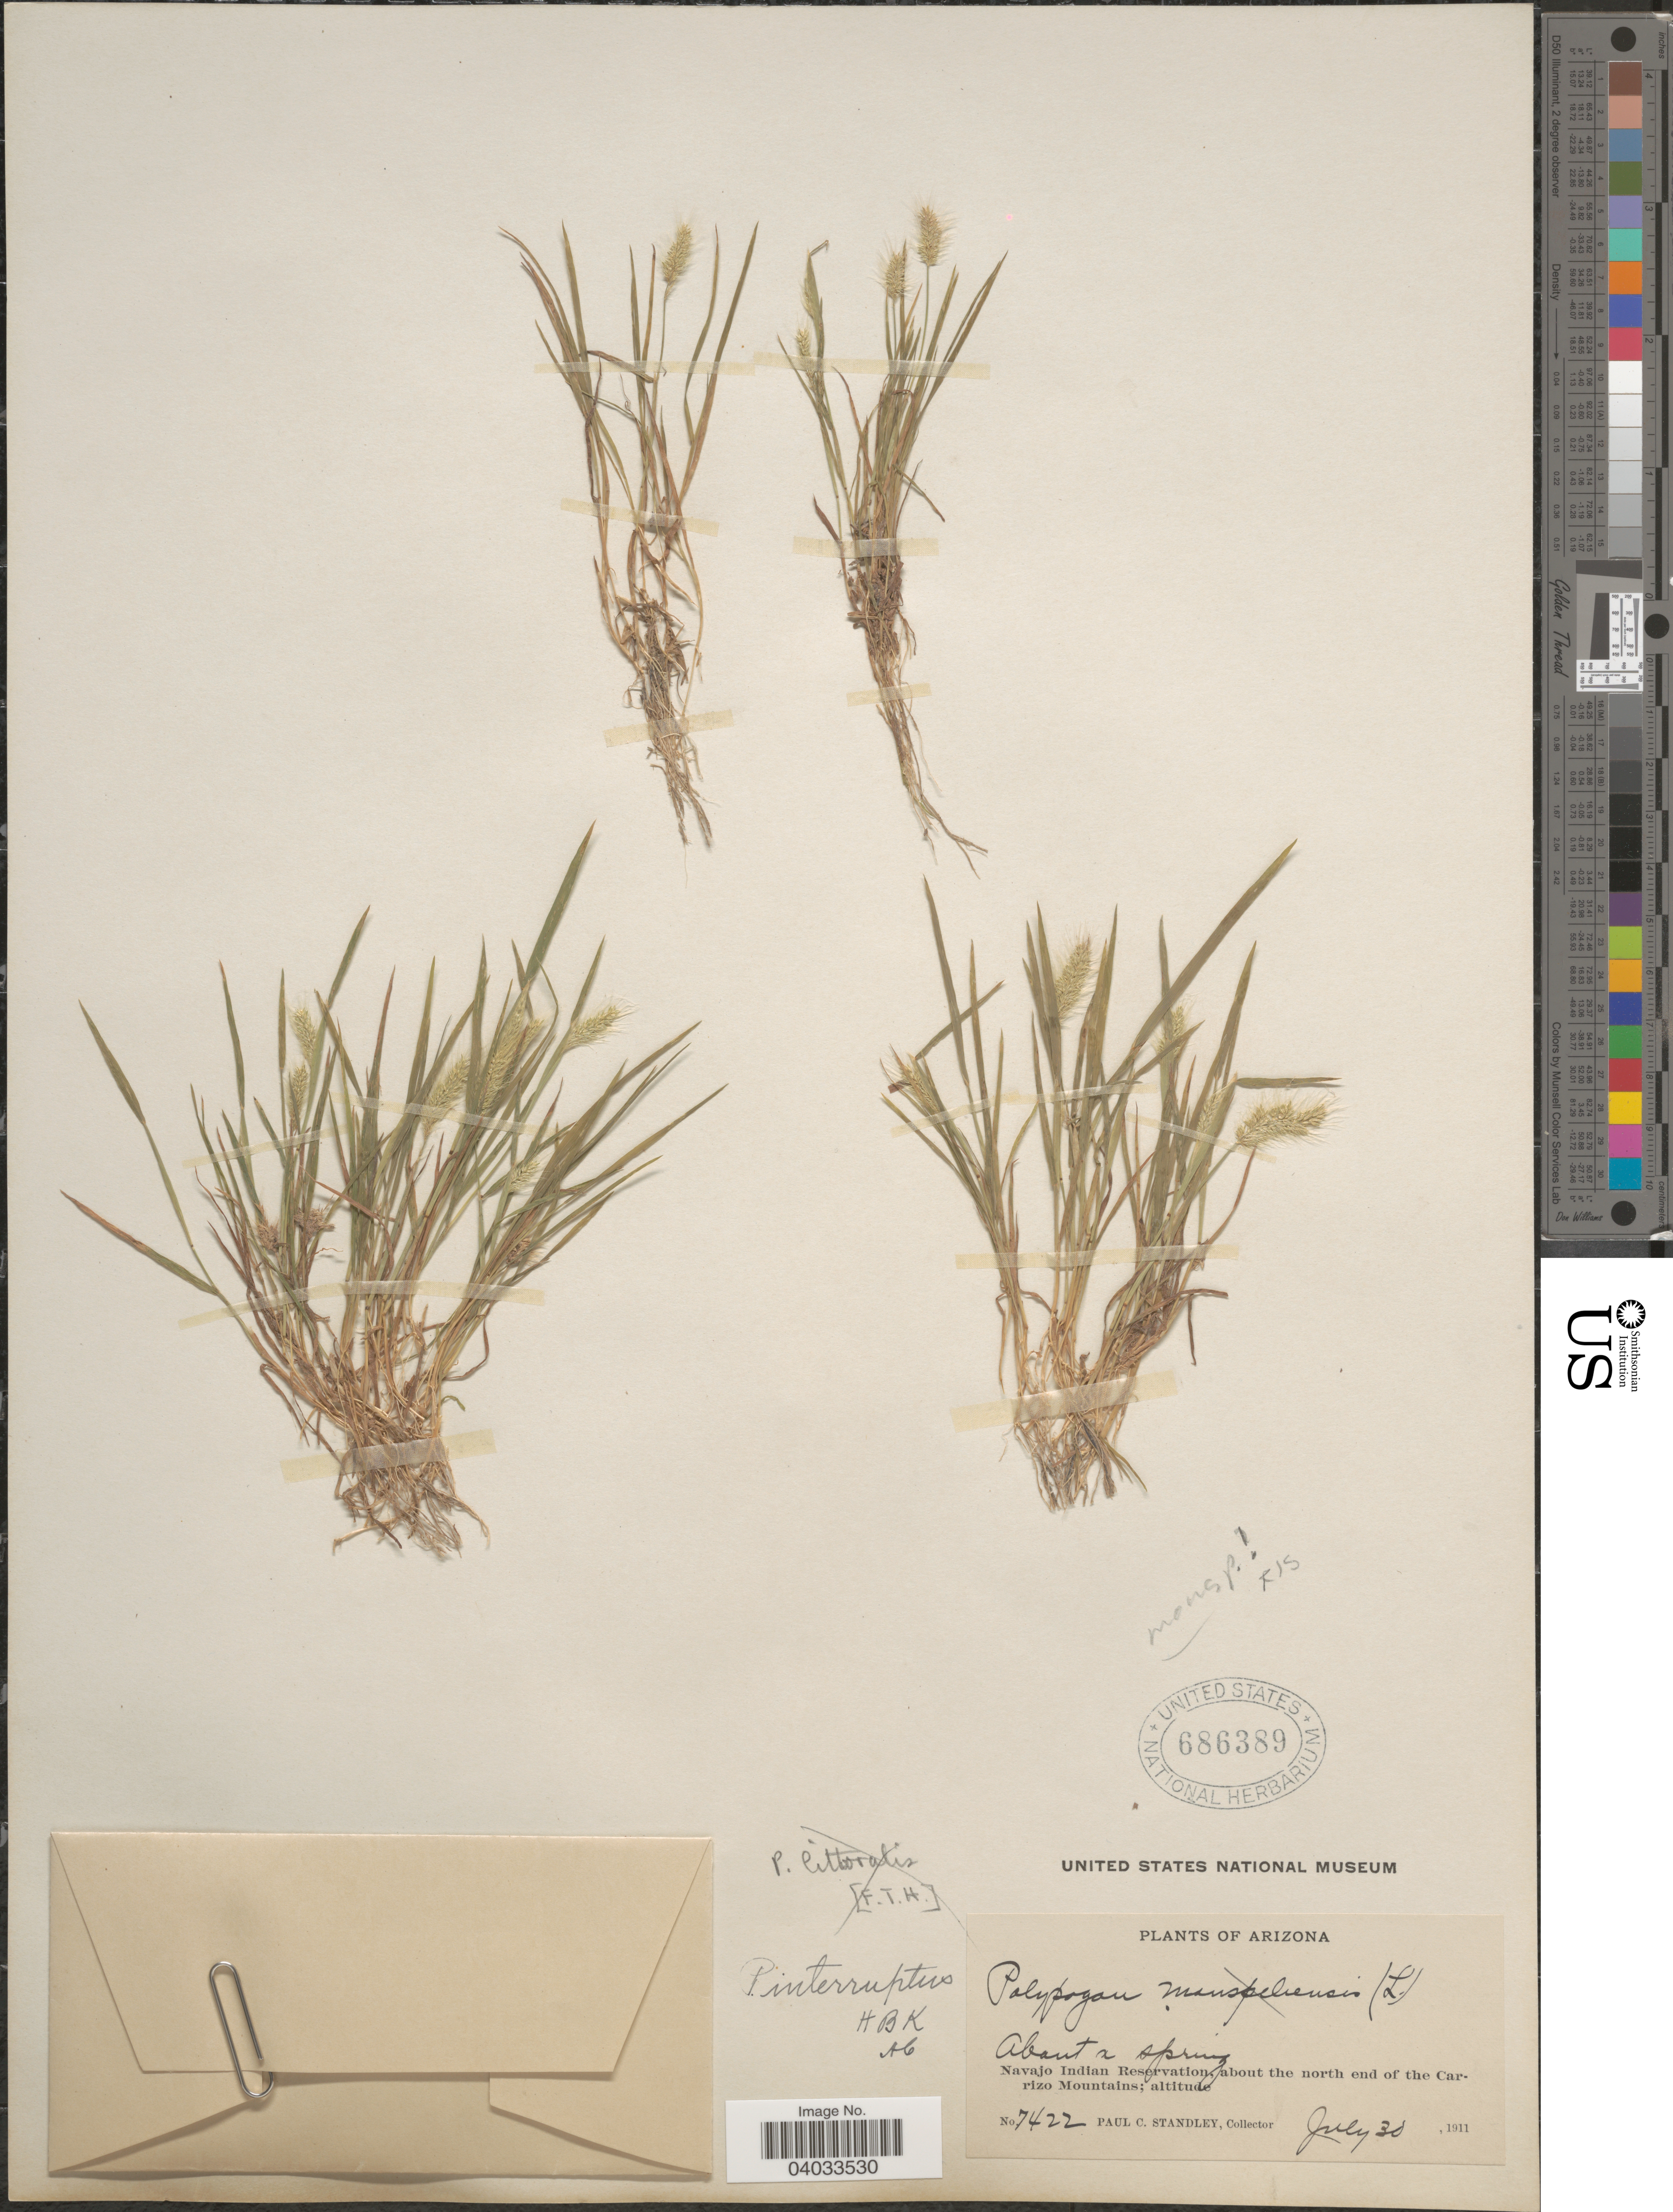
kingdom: Plantae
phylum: Tracheophyta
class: Liliopsida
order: Poales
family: Poaceae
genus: Polypogon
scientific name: Polypogon monspeliensis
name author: (L.) Desf.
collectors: P. C. Standley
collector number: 7422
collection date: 1911-07-30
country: United States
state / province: Arizona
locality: About a spring. Navajo Indian Reservation, about the north end of the Carrizo Mountains.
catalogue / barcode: US 686389